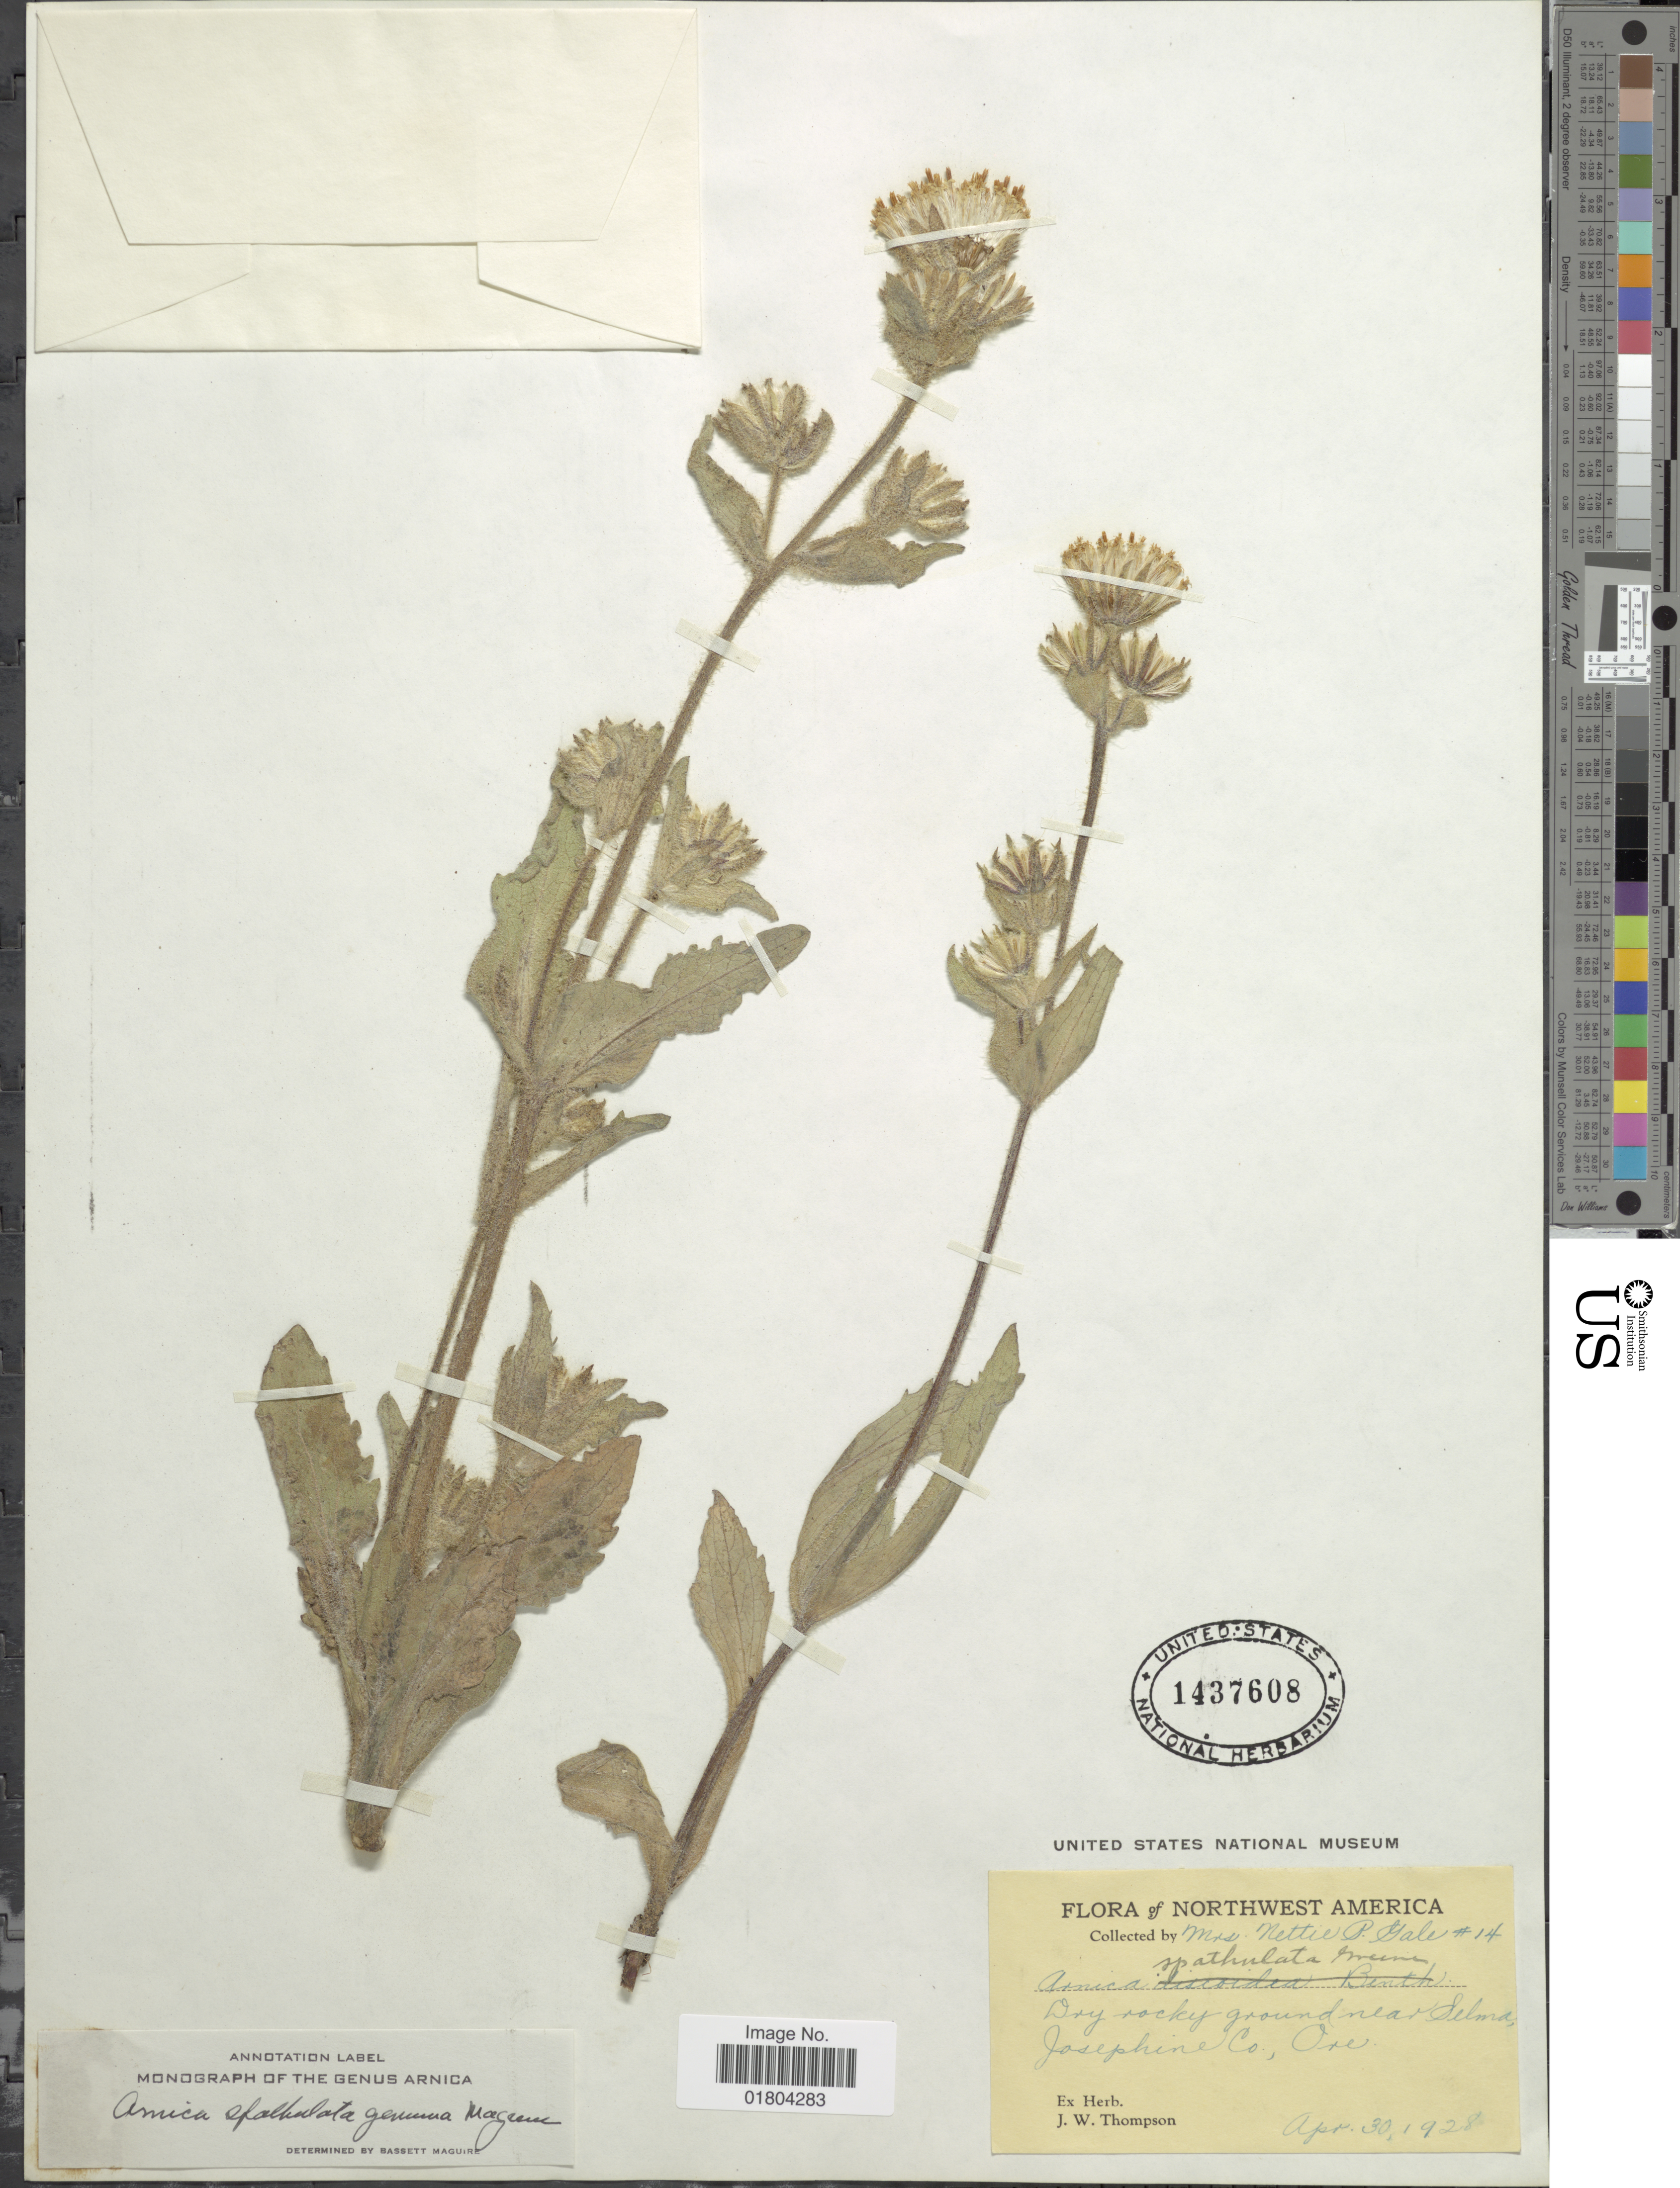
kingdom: Plantae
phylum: Tracheophyta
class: Magnoliopsida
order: Asterales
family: Asteraceae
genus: Arnica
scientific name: Arnica spathulata subsp. genuina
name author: Maguire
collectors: N. Gale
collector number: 14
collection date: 1928-04-30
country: United States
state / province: Oregon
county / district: Josephine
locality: Northwest America, Dry rocky ground near Selma, Josephine Co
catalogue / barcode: US 1437608